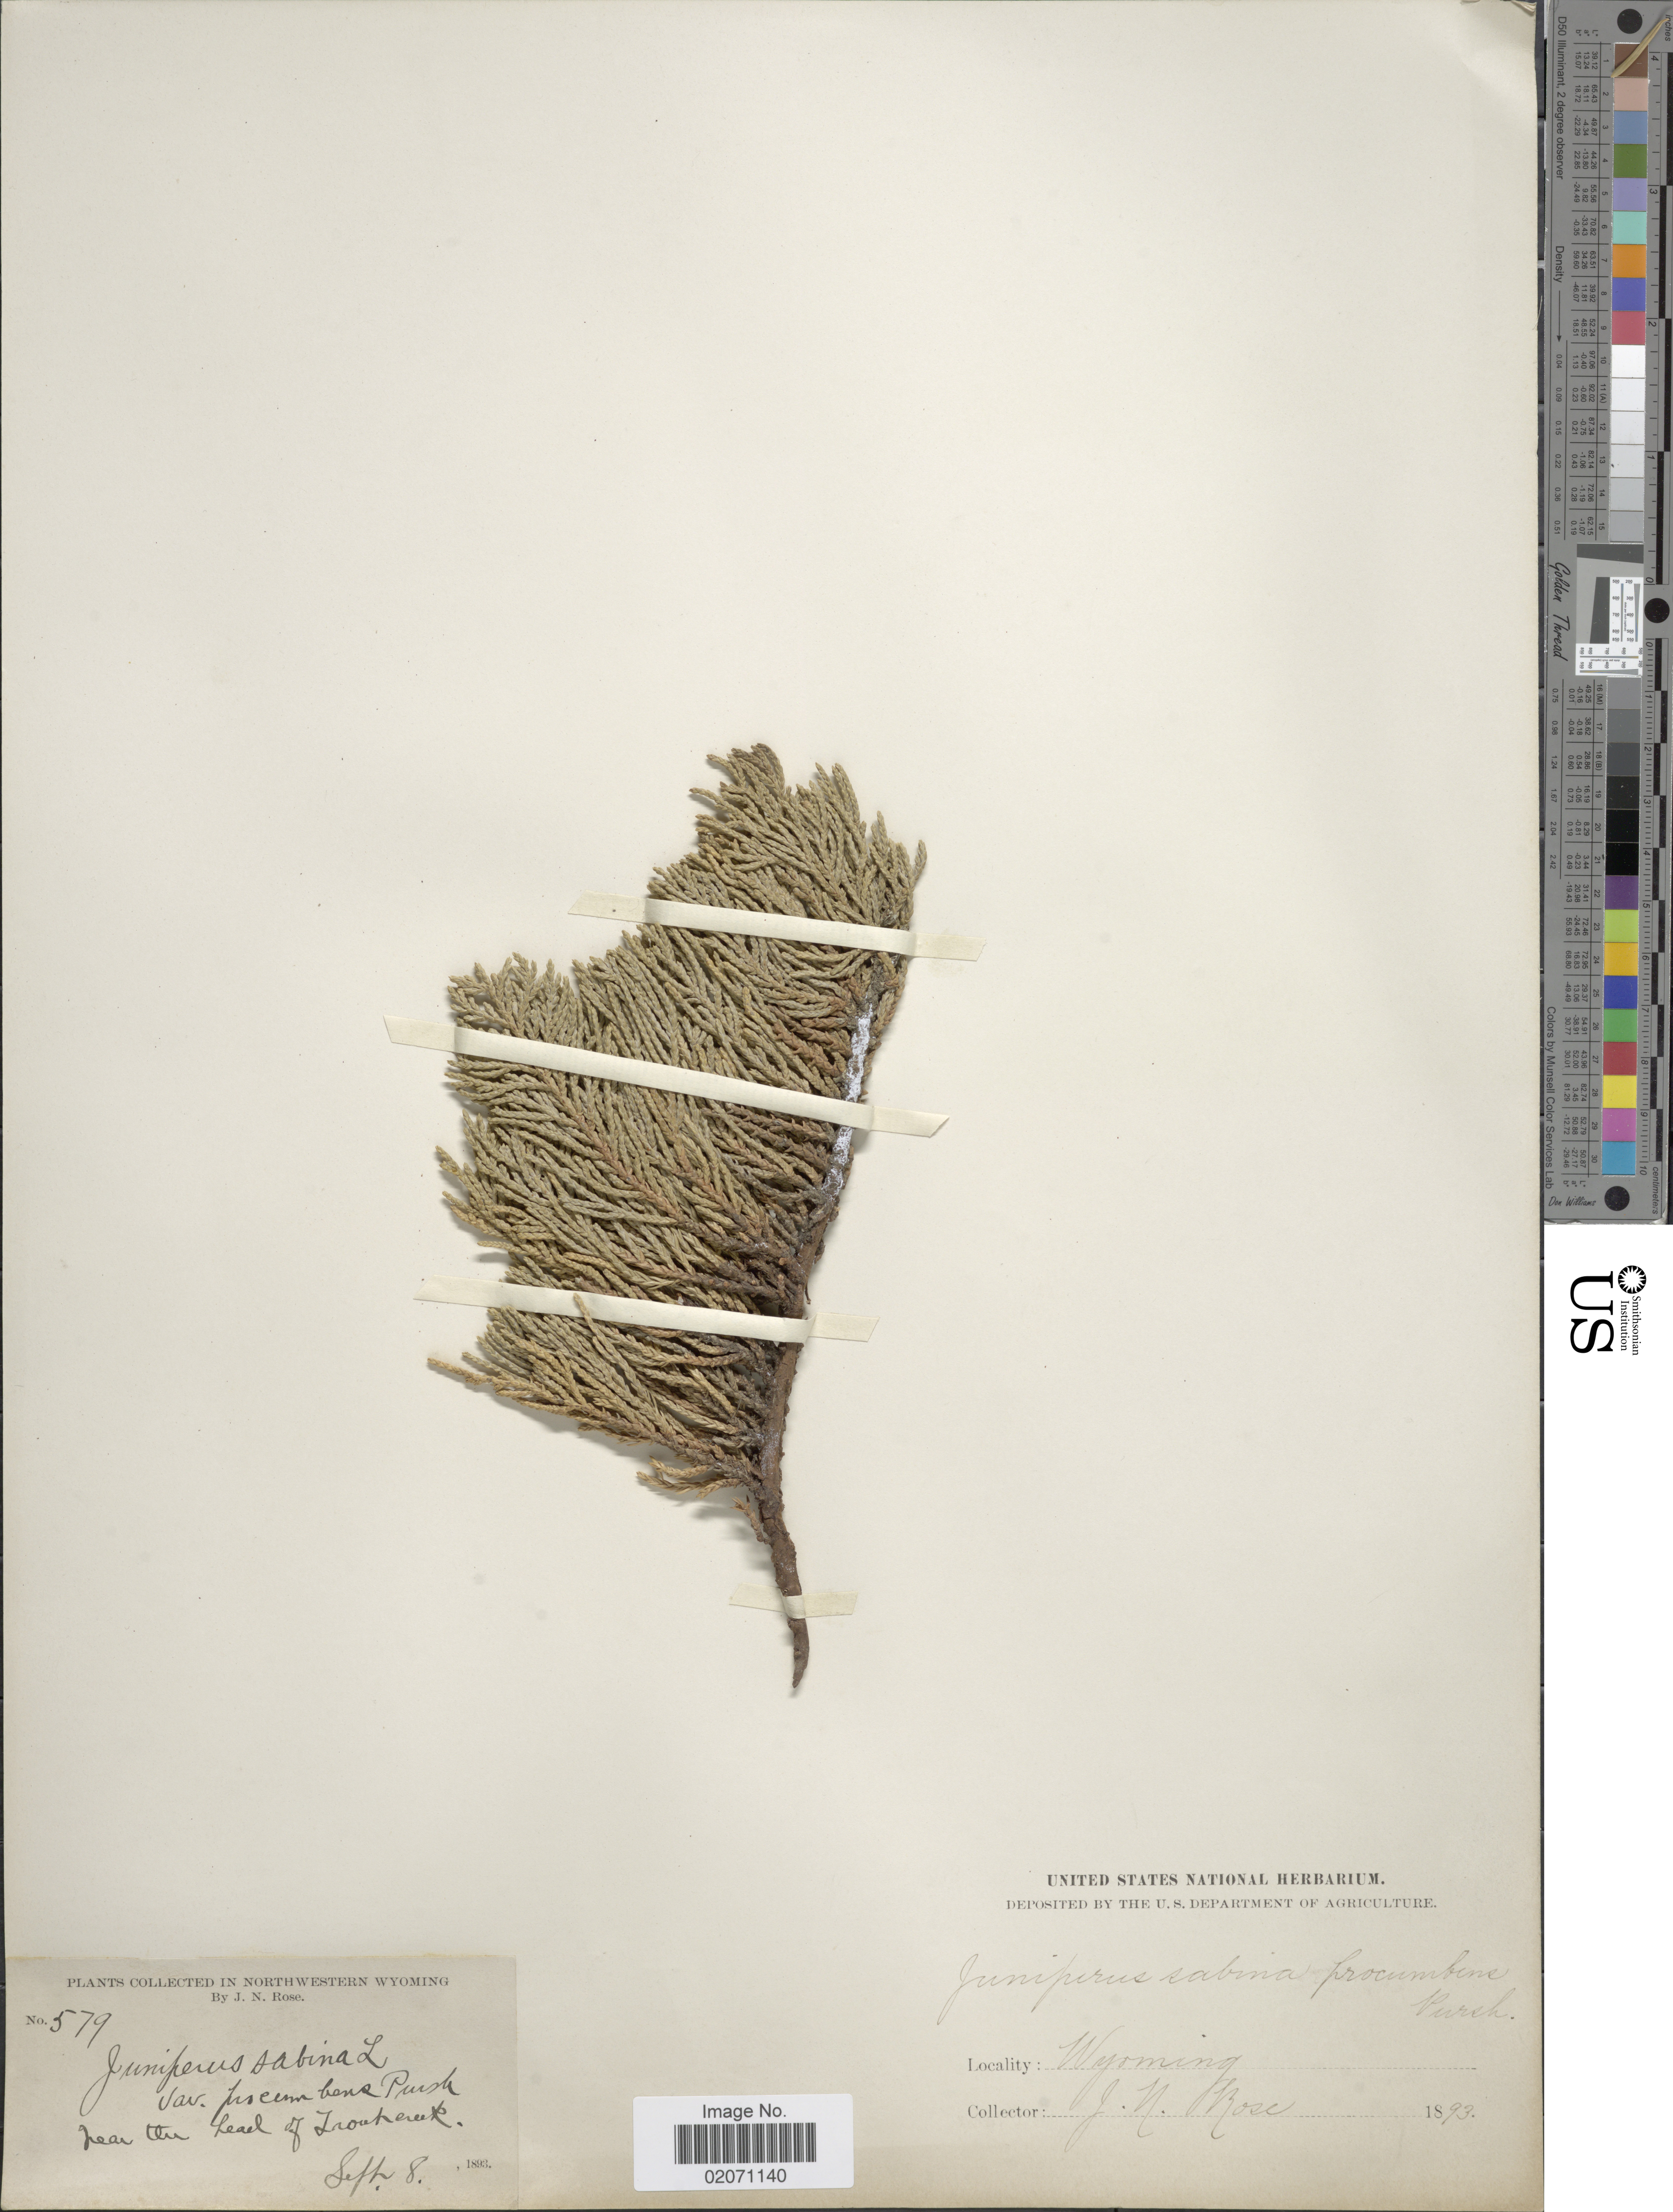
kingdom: Plantae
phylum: Tracheophyta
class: Pinopsida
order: Pinales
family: Cupressaceae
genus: Juniperus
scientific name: Juniperus horizontalis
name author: Moench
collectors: J. N. Rose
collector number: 579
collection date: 1893-09-08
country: United States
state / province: Wyoming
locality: Northwestern Wyoming, near the head Trout Creek.